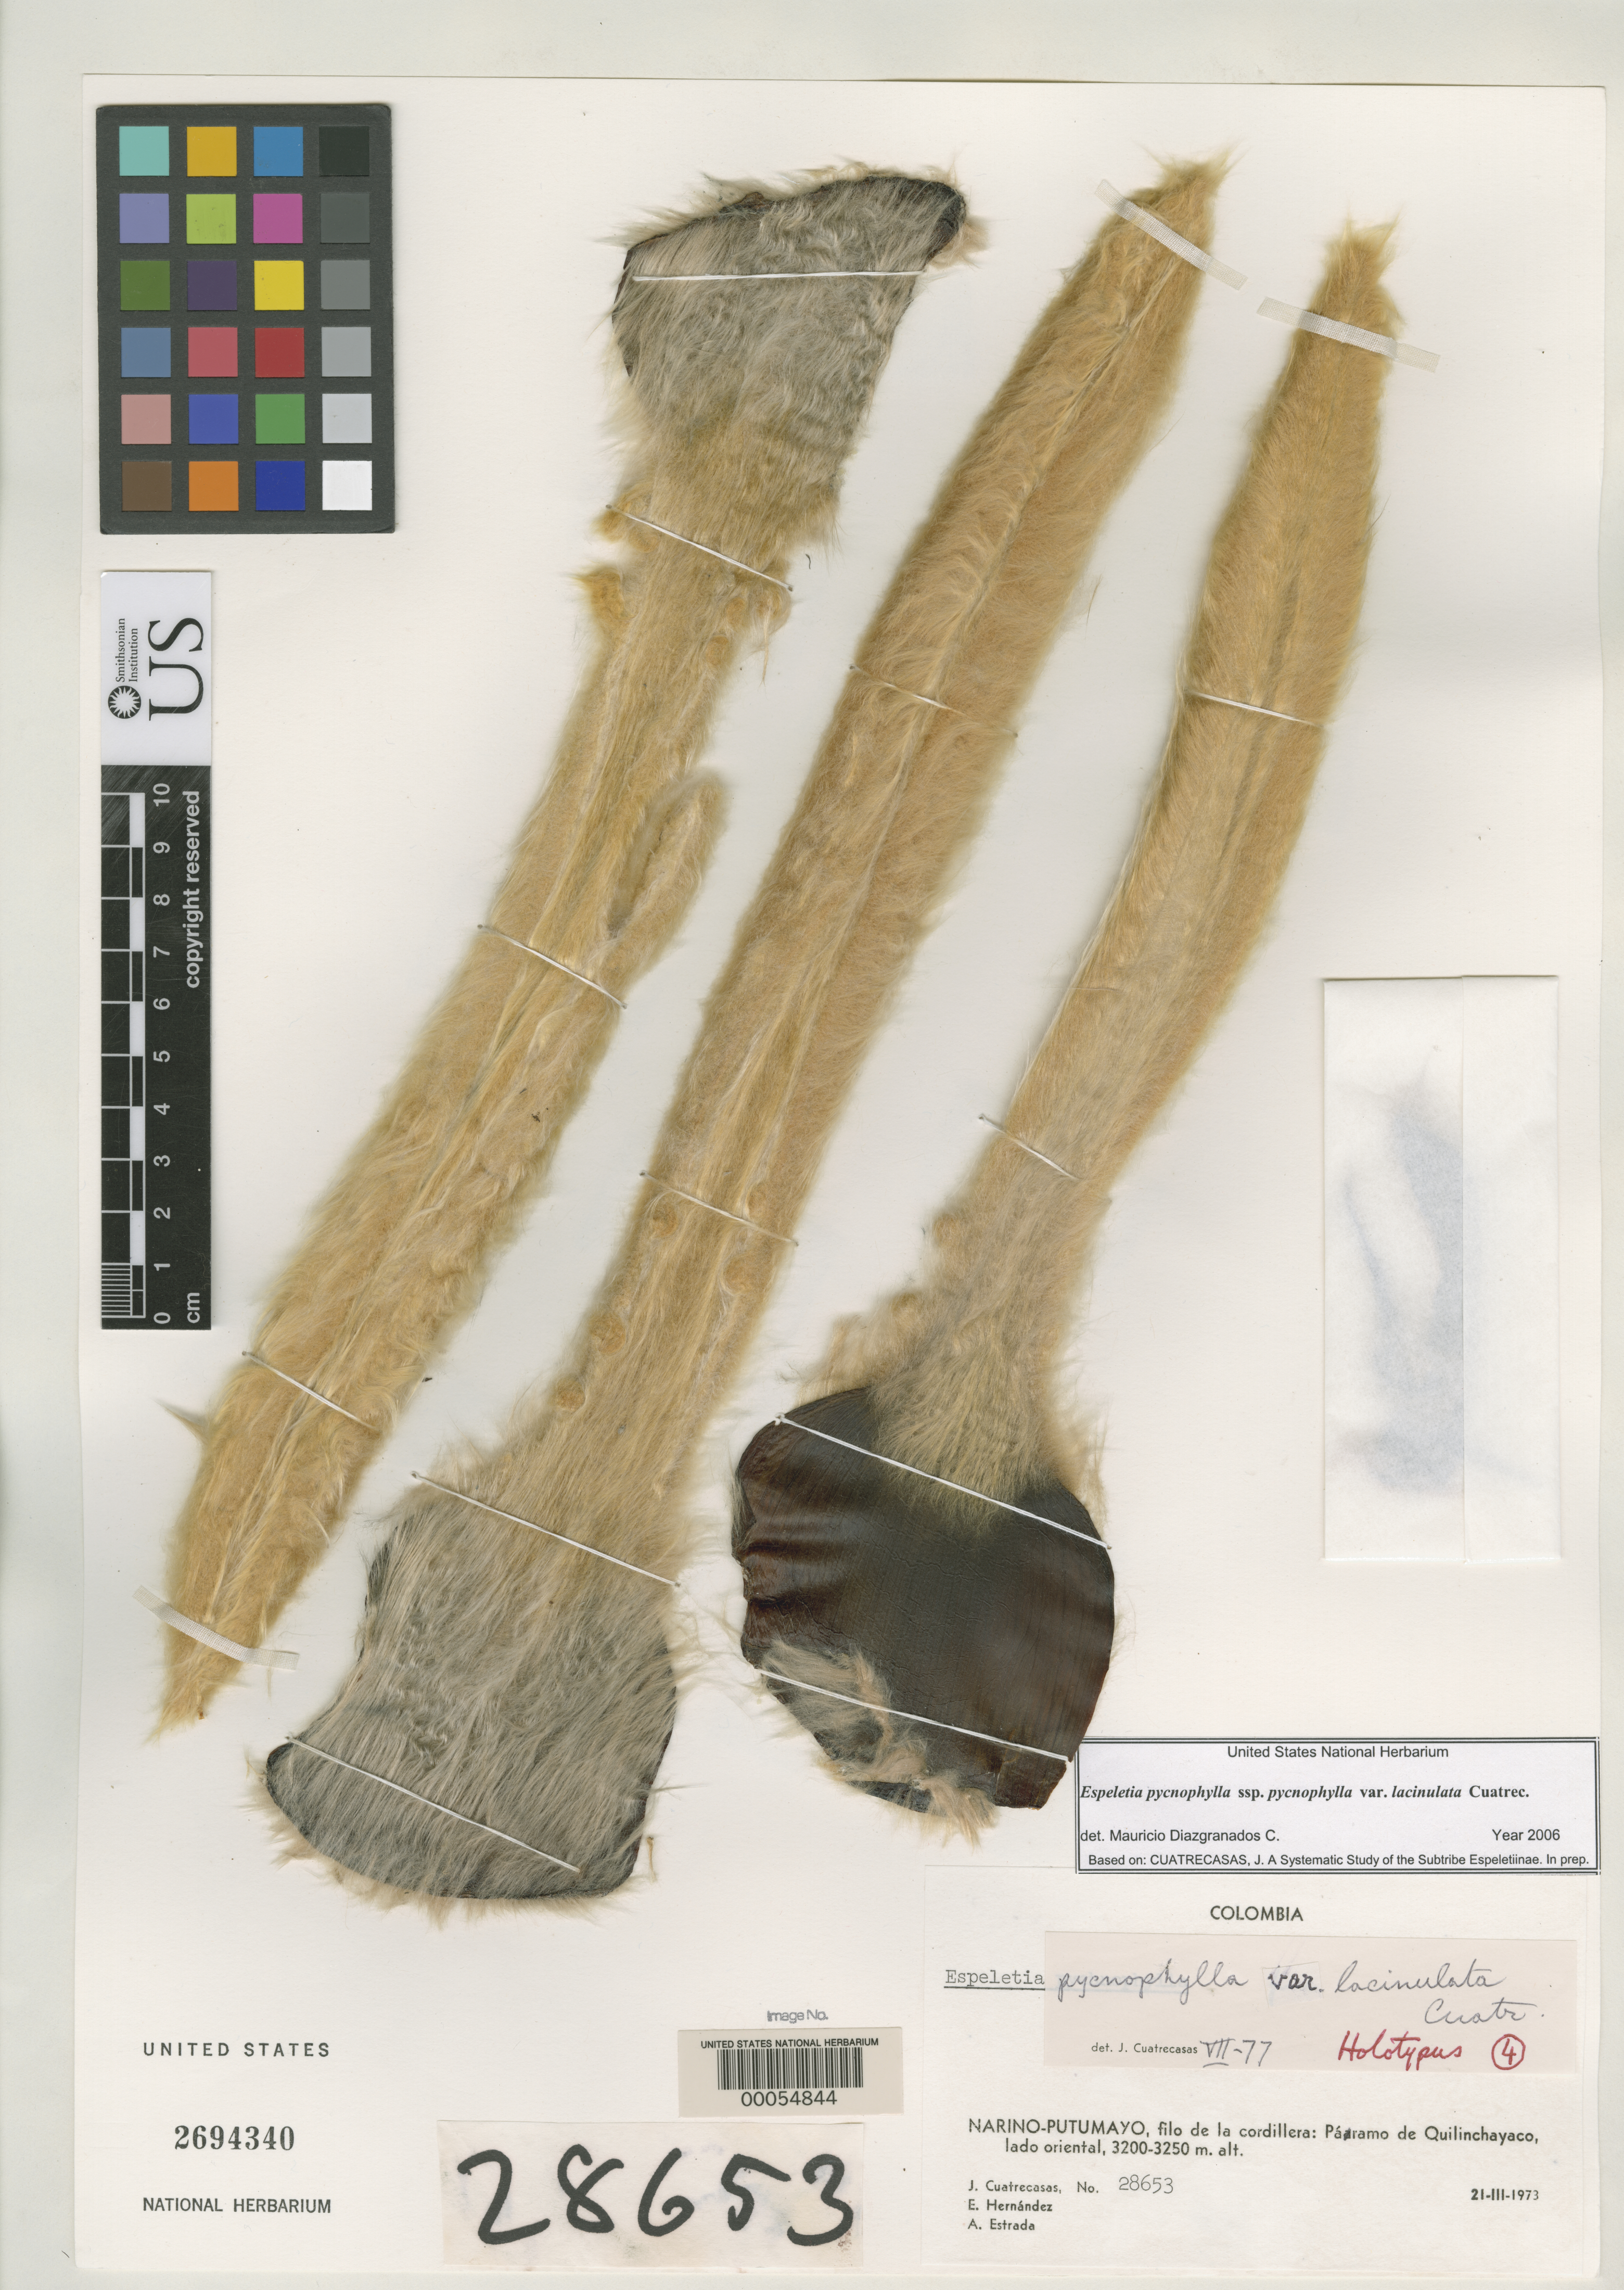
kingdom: Plantae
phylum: Tracheophyta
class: Magnoliopsida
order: Asterales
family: Asteraceae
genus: Espeletia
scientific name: Espeletia pycnophylla var. lacinulata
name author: Cuatrec.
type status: Holotype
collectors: J. Cuatrecasas, E. I. Hernández-X. & A. Estrada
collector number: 28653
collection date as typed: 21 Mar 1973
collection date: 1973-03-21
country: Colombia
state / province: Nariño / Putumayo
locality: Filo de La Cordillera, Páramo de Quilinchaya, Lado Oriental.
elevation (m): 3200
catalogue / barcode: US 2694340